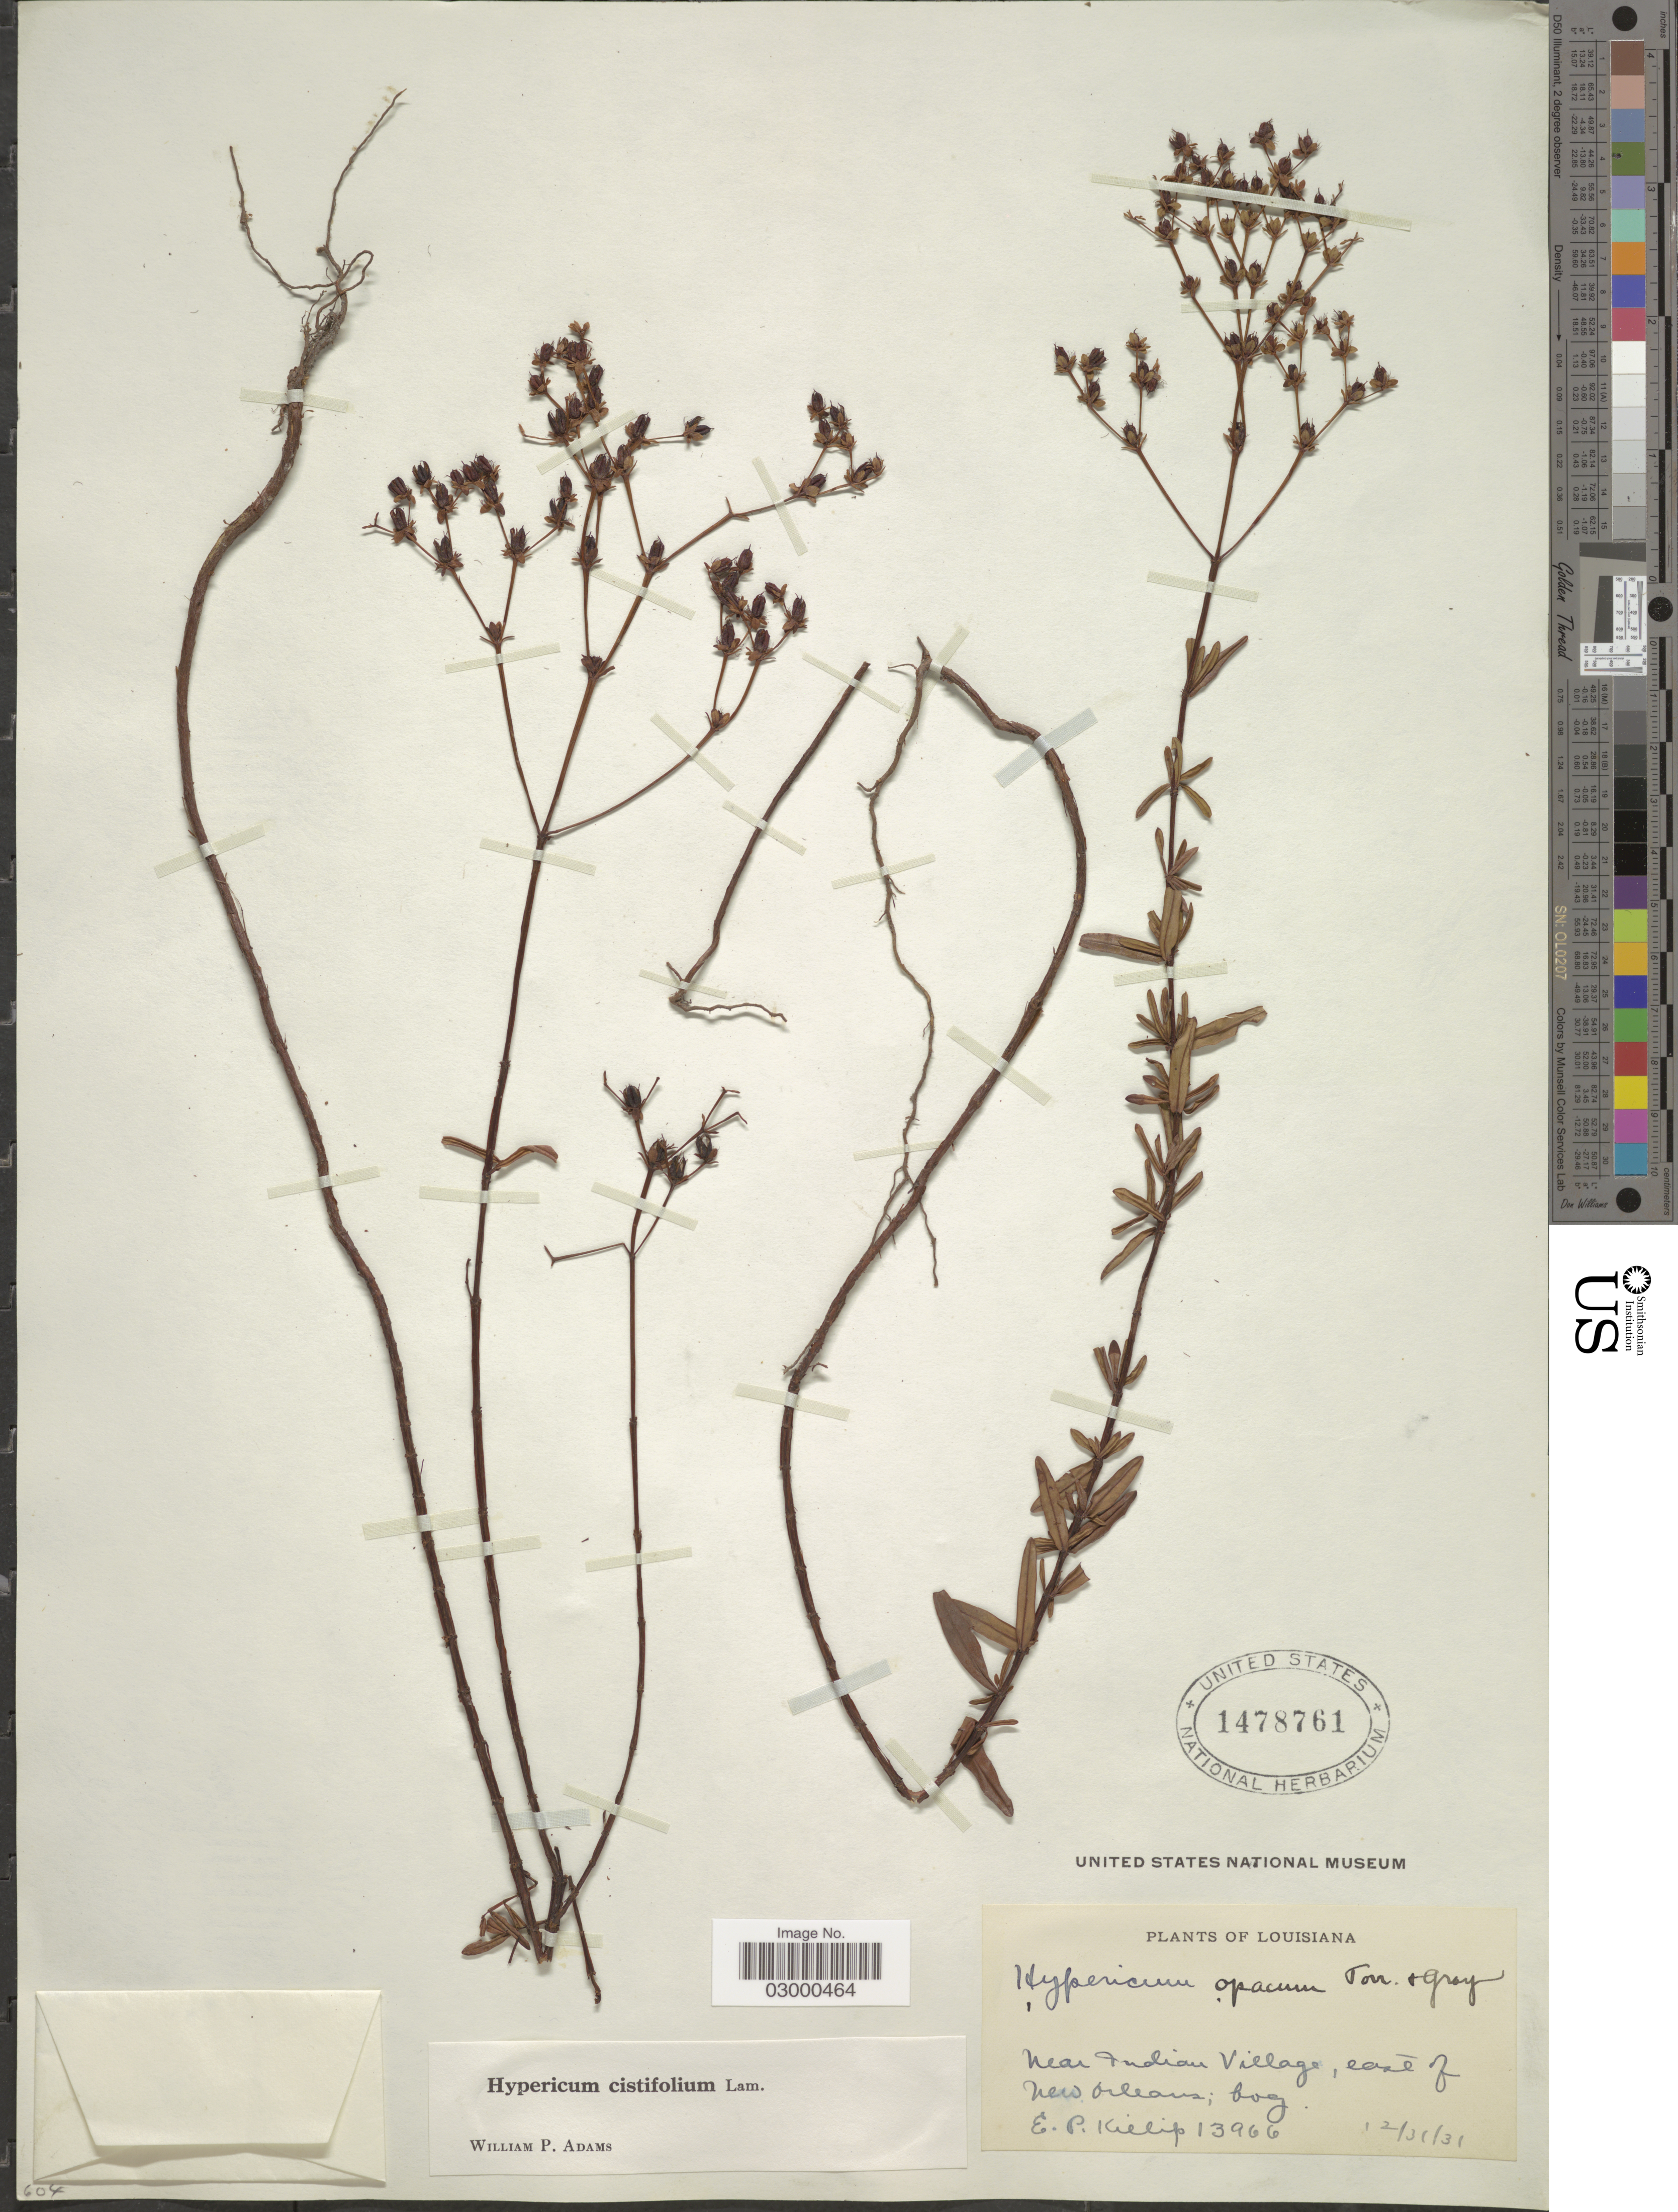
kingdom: Plantae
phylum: Tracheophyta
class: Magnoliopsida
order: Malpighiales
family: Hypericaceae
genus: Hypericum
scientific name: Hypericum cistifolium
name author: Lam.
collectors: E. P. Killip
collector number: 13966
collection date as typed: Transcribed d/m/y: 31/12/31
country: United States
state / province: Louisiana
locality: Near Indian Village, east of New Orleans.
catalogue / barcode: US 1478761